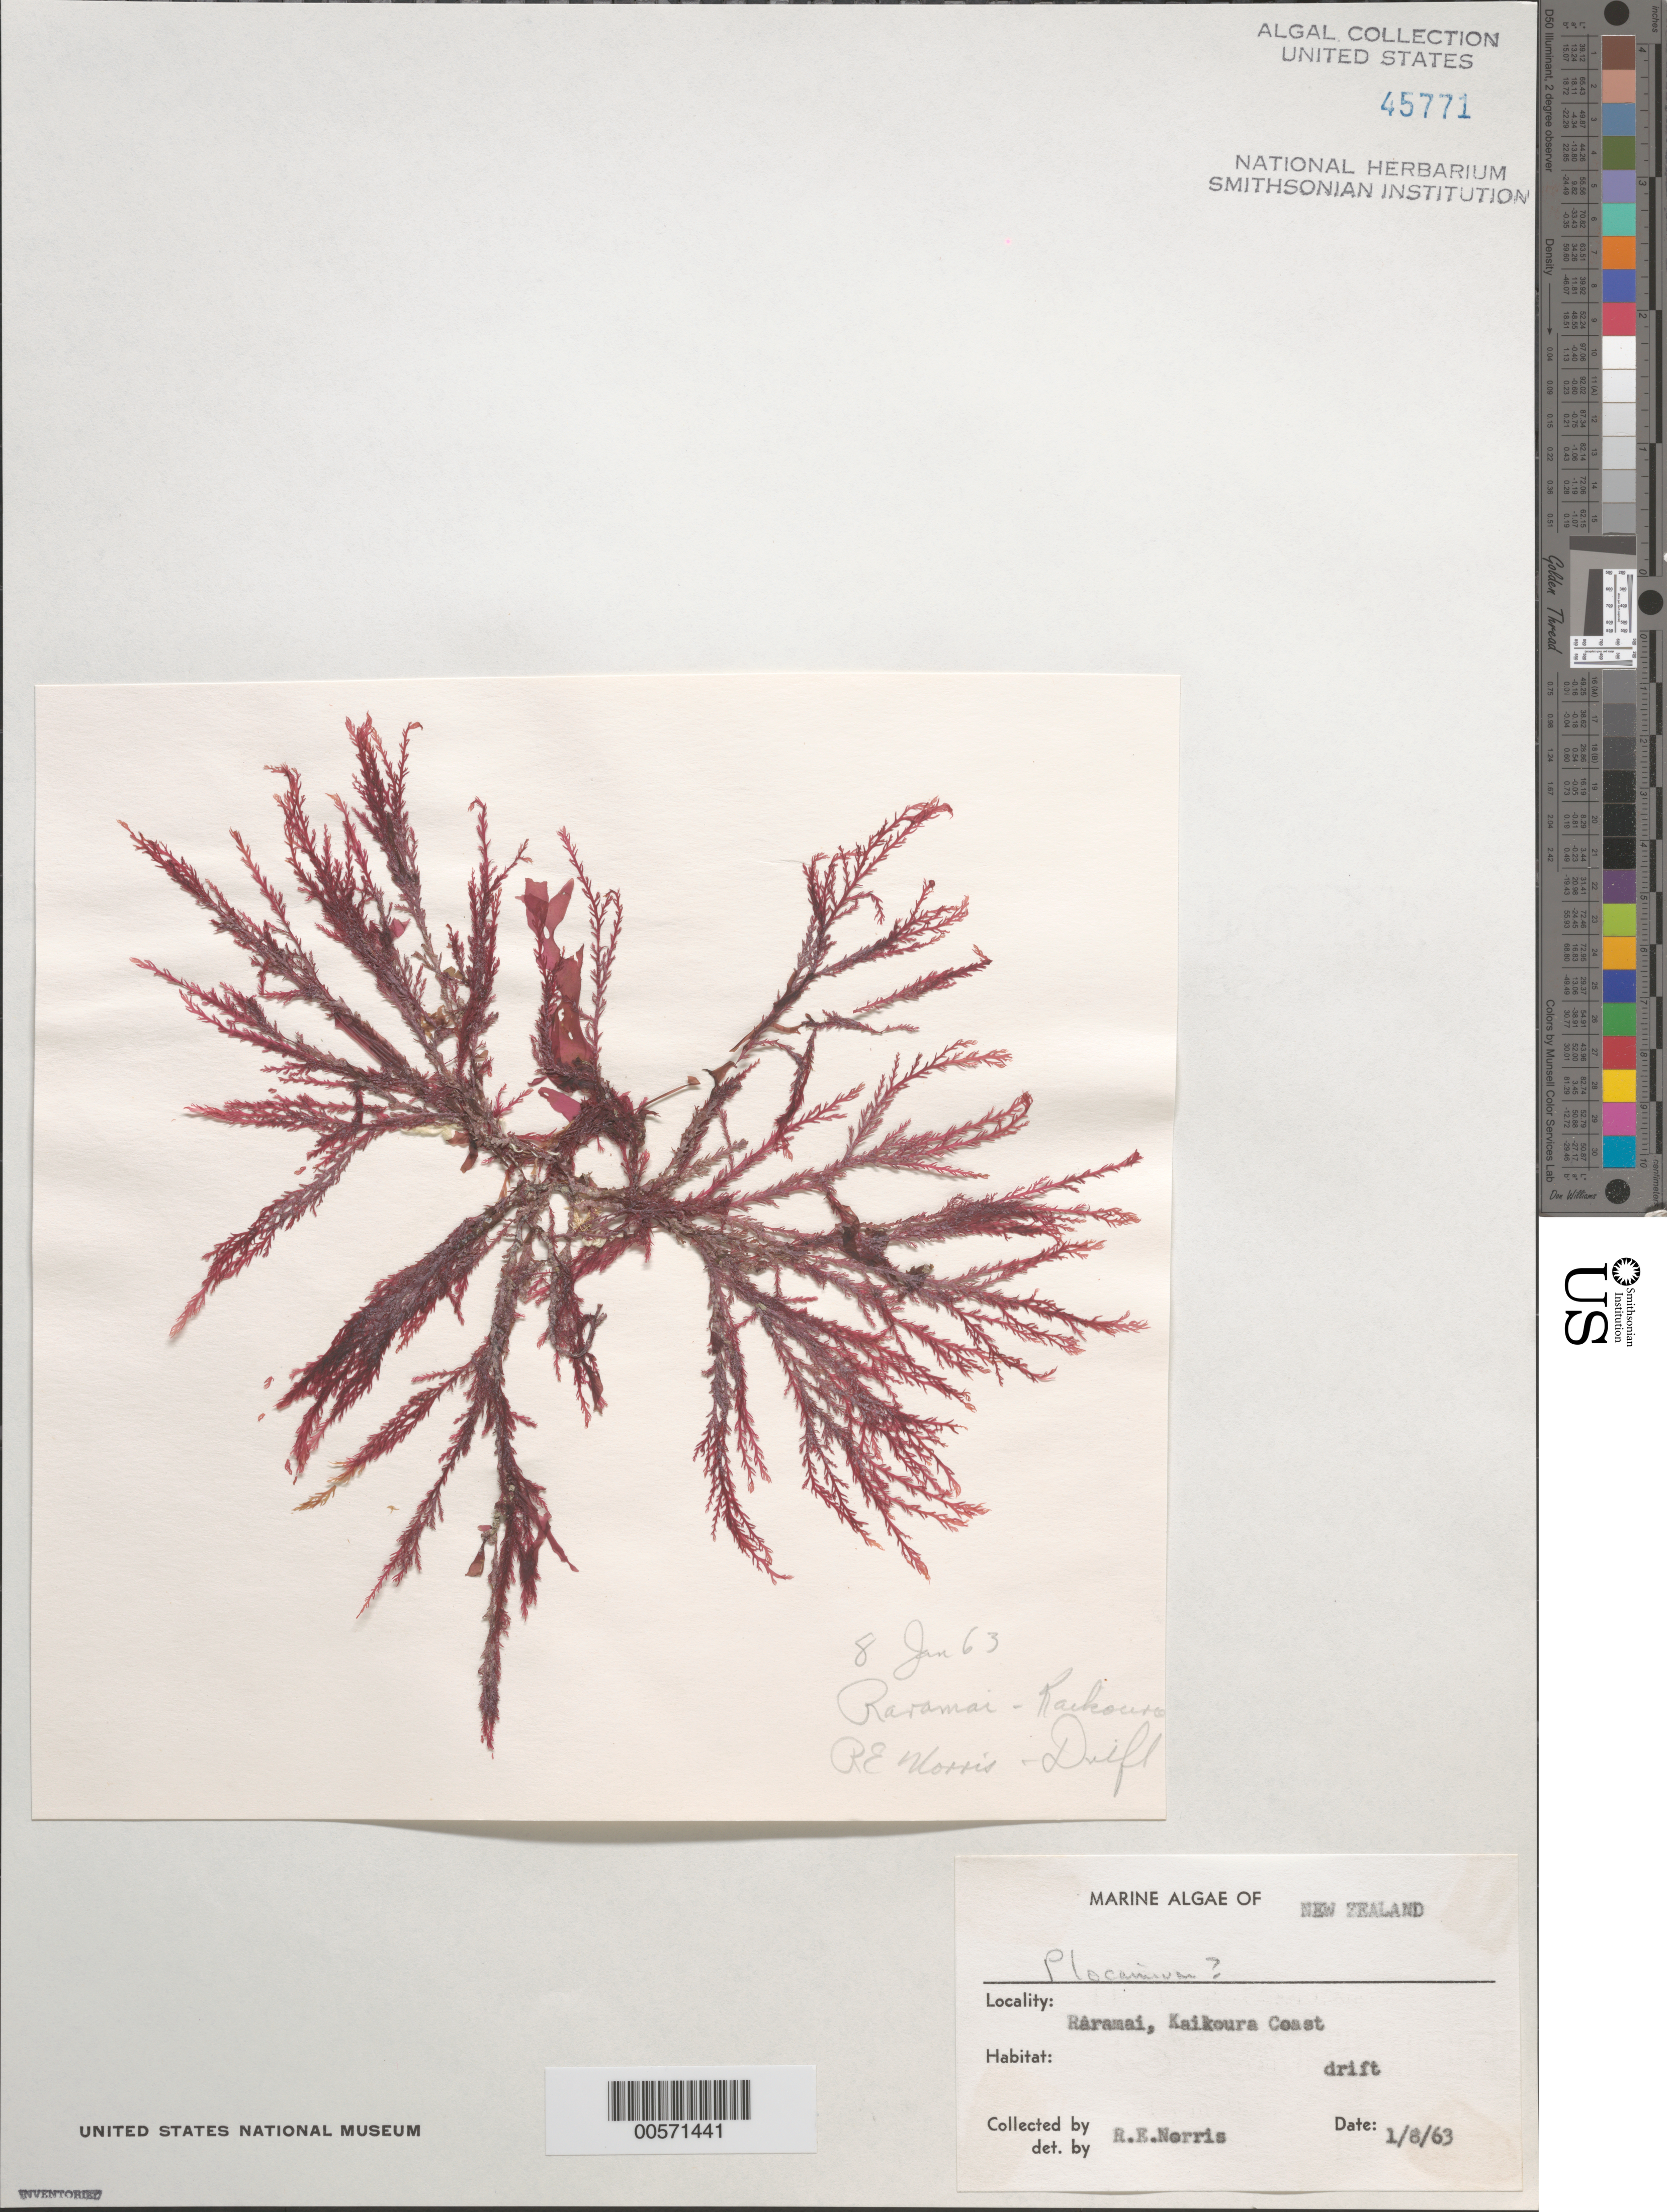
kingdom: Plantae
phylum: Rhodophyta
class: Florideophyceae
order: Plocamiales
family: Plocamiaceae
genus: Plocamium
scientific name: Plocamium sp.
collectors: R. E. Norris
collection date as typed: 08 Jan 1963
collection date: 1963-01-08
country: New Zealand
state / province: Canterbury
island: South Island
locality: Raramai, Kaikoura coast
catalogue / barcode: US 45771